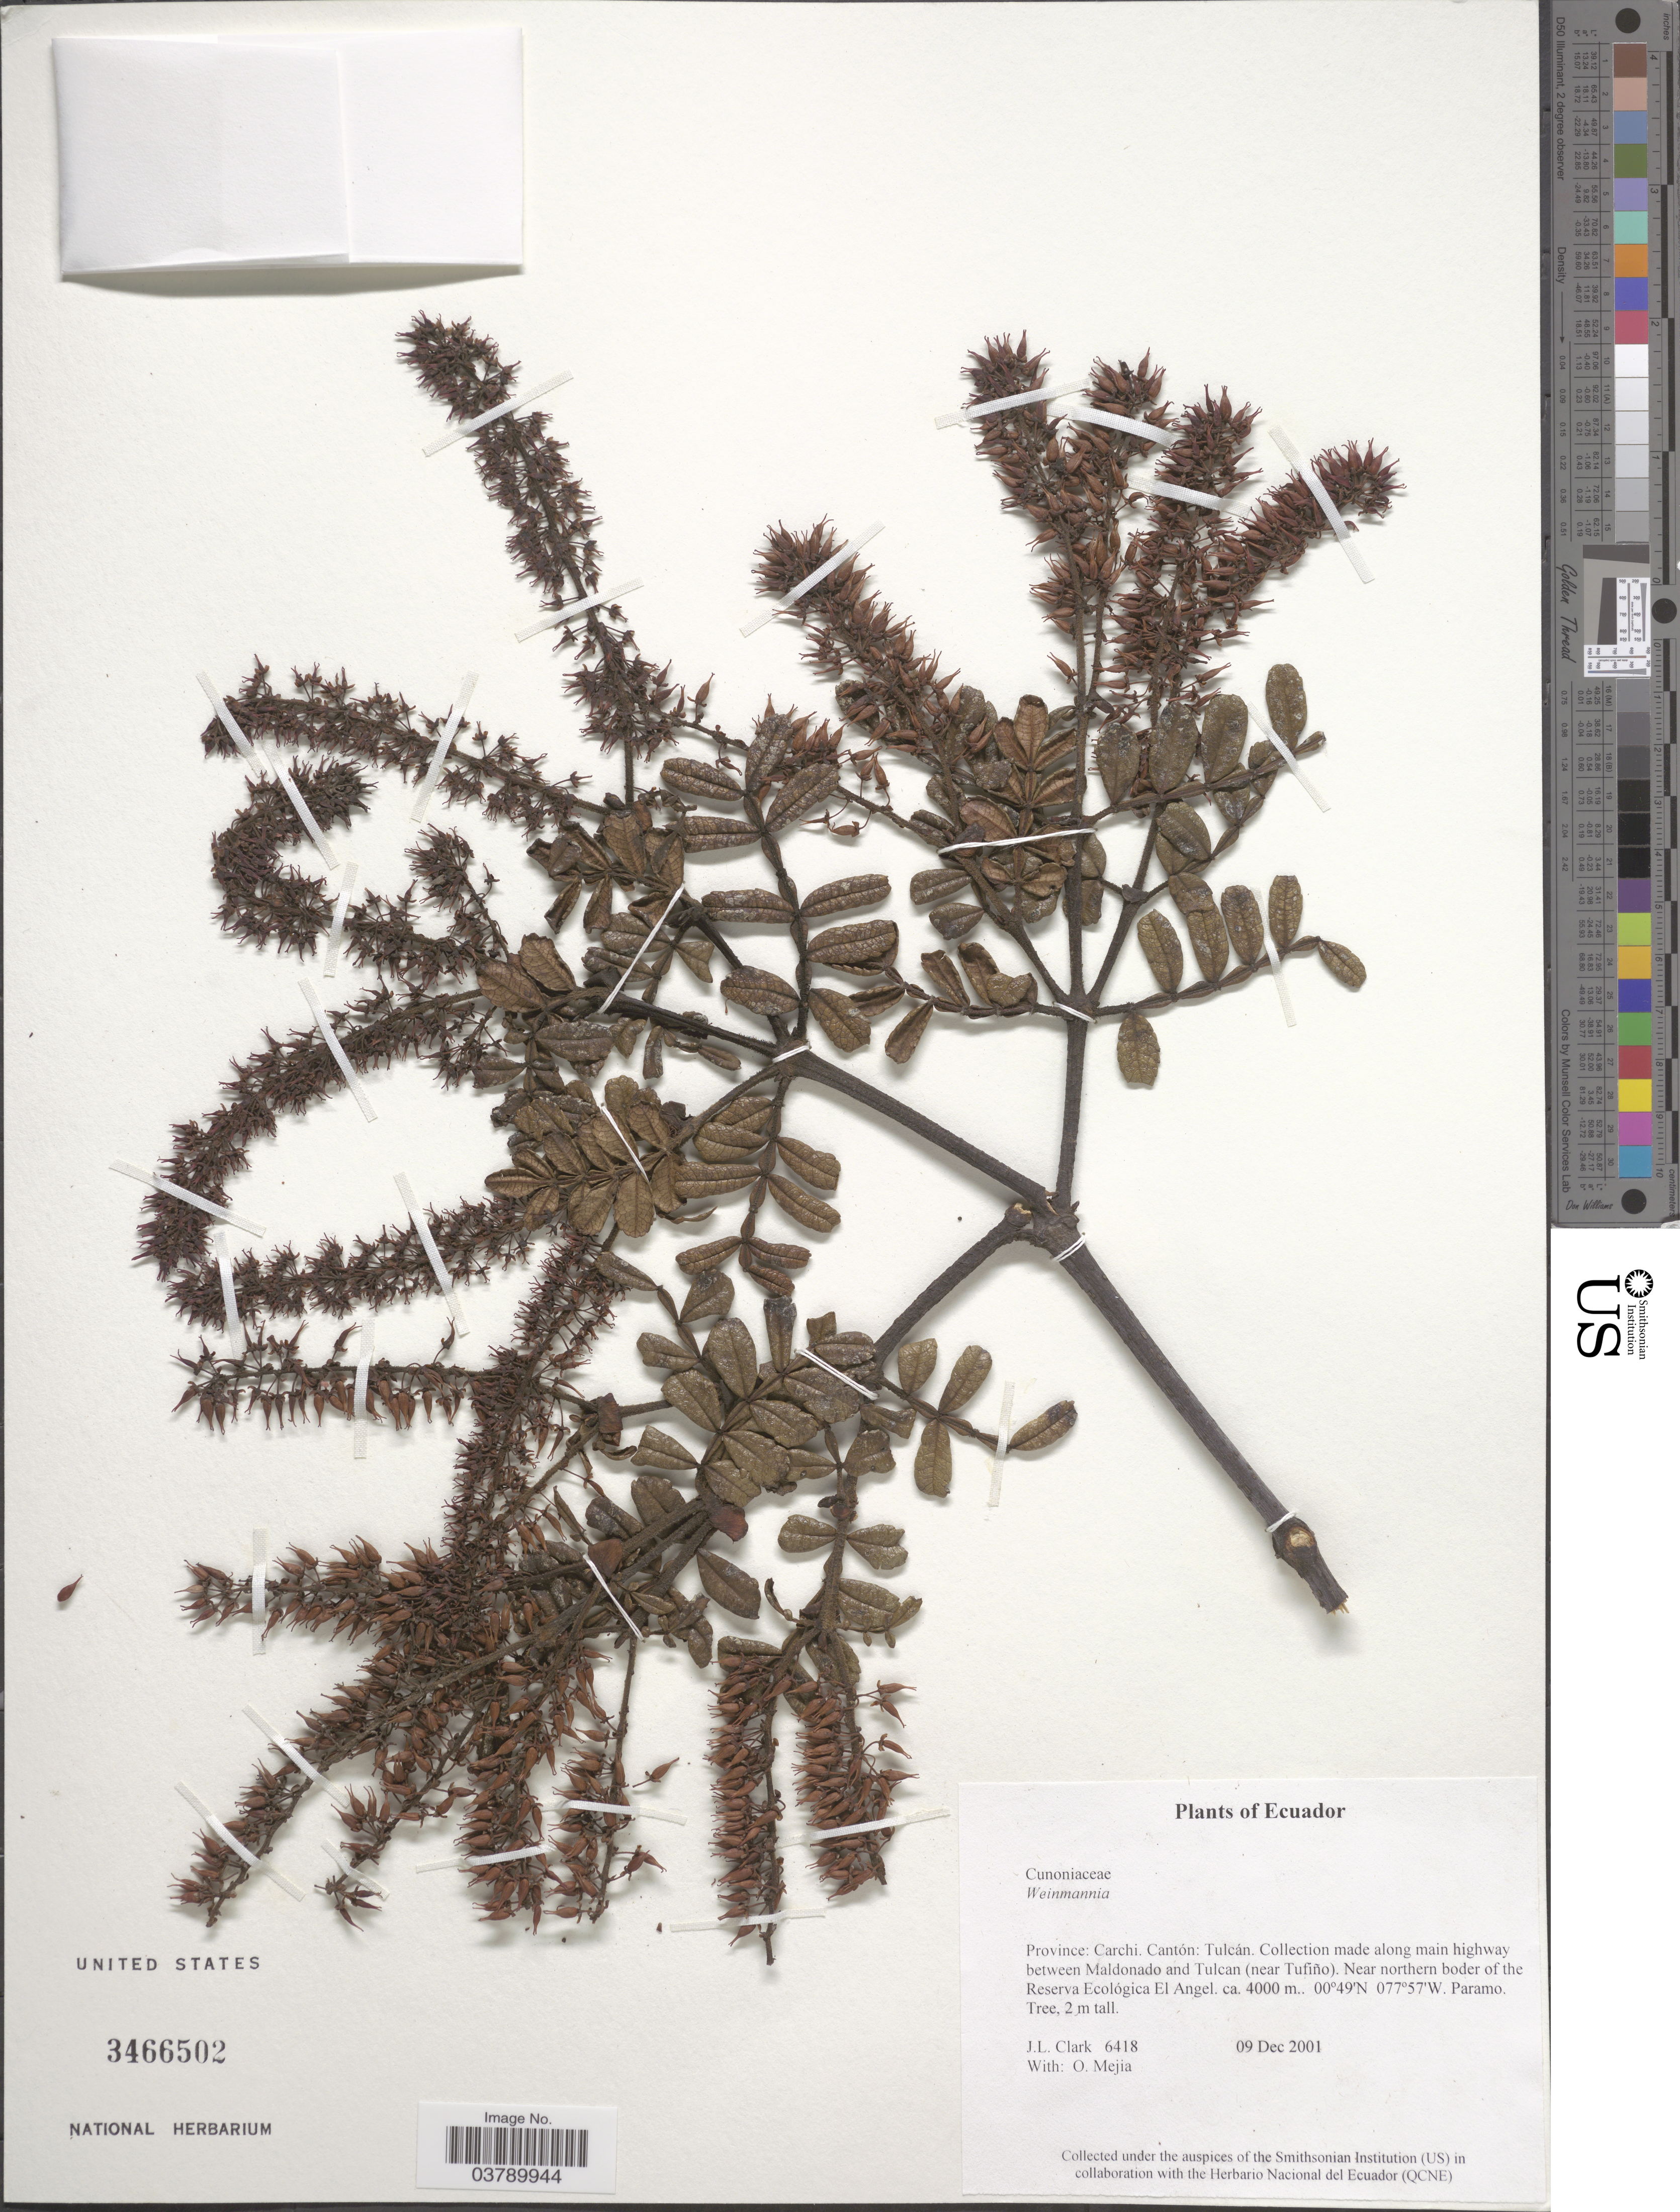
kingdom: Plantae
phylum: Tracheophyta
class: Magnoliopsida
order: Oxalidales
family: Cunoniaceae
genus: Weinmannia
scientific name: Weinmannia sp.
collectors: J. L. Clark & O. Mejia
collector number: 6418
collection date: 2001-12-09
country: Ecuador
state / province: Carchi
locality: Cantón: Tulcán. Along main highway between Maldonado and Tulcan (near Tufiño). Near northern border of the Reserva Ecológica El Angel.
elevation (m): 4000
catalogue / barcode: US 3466502